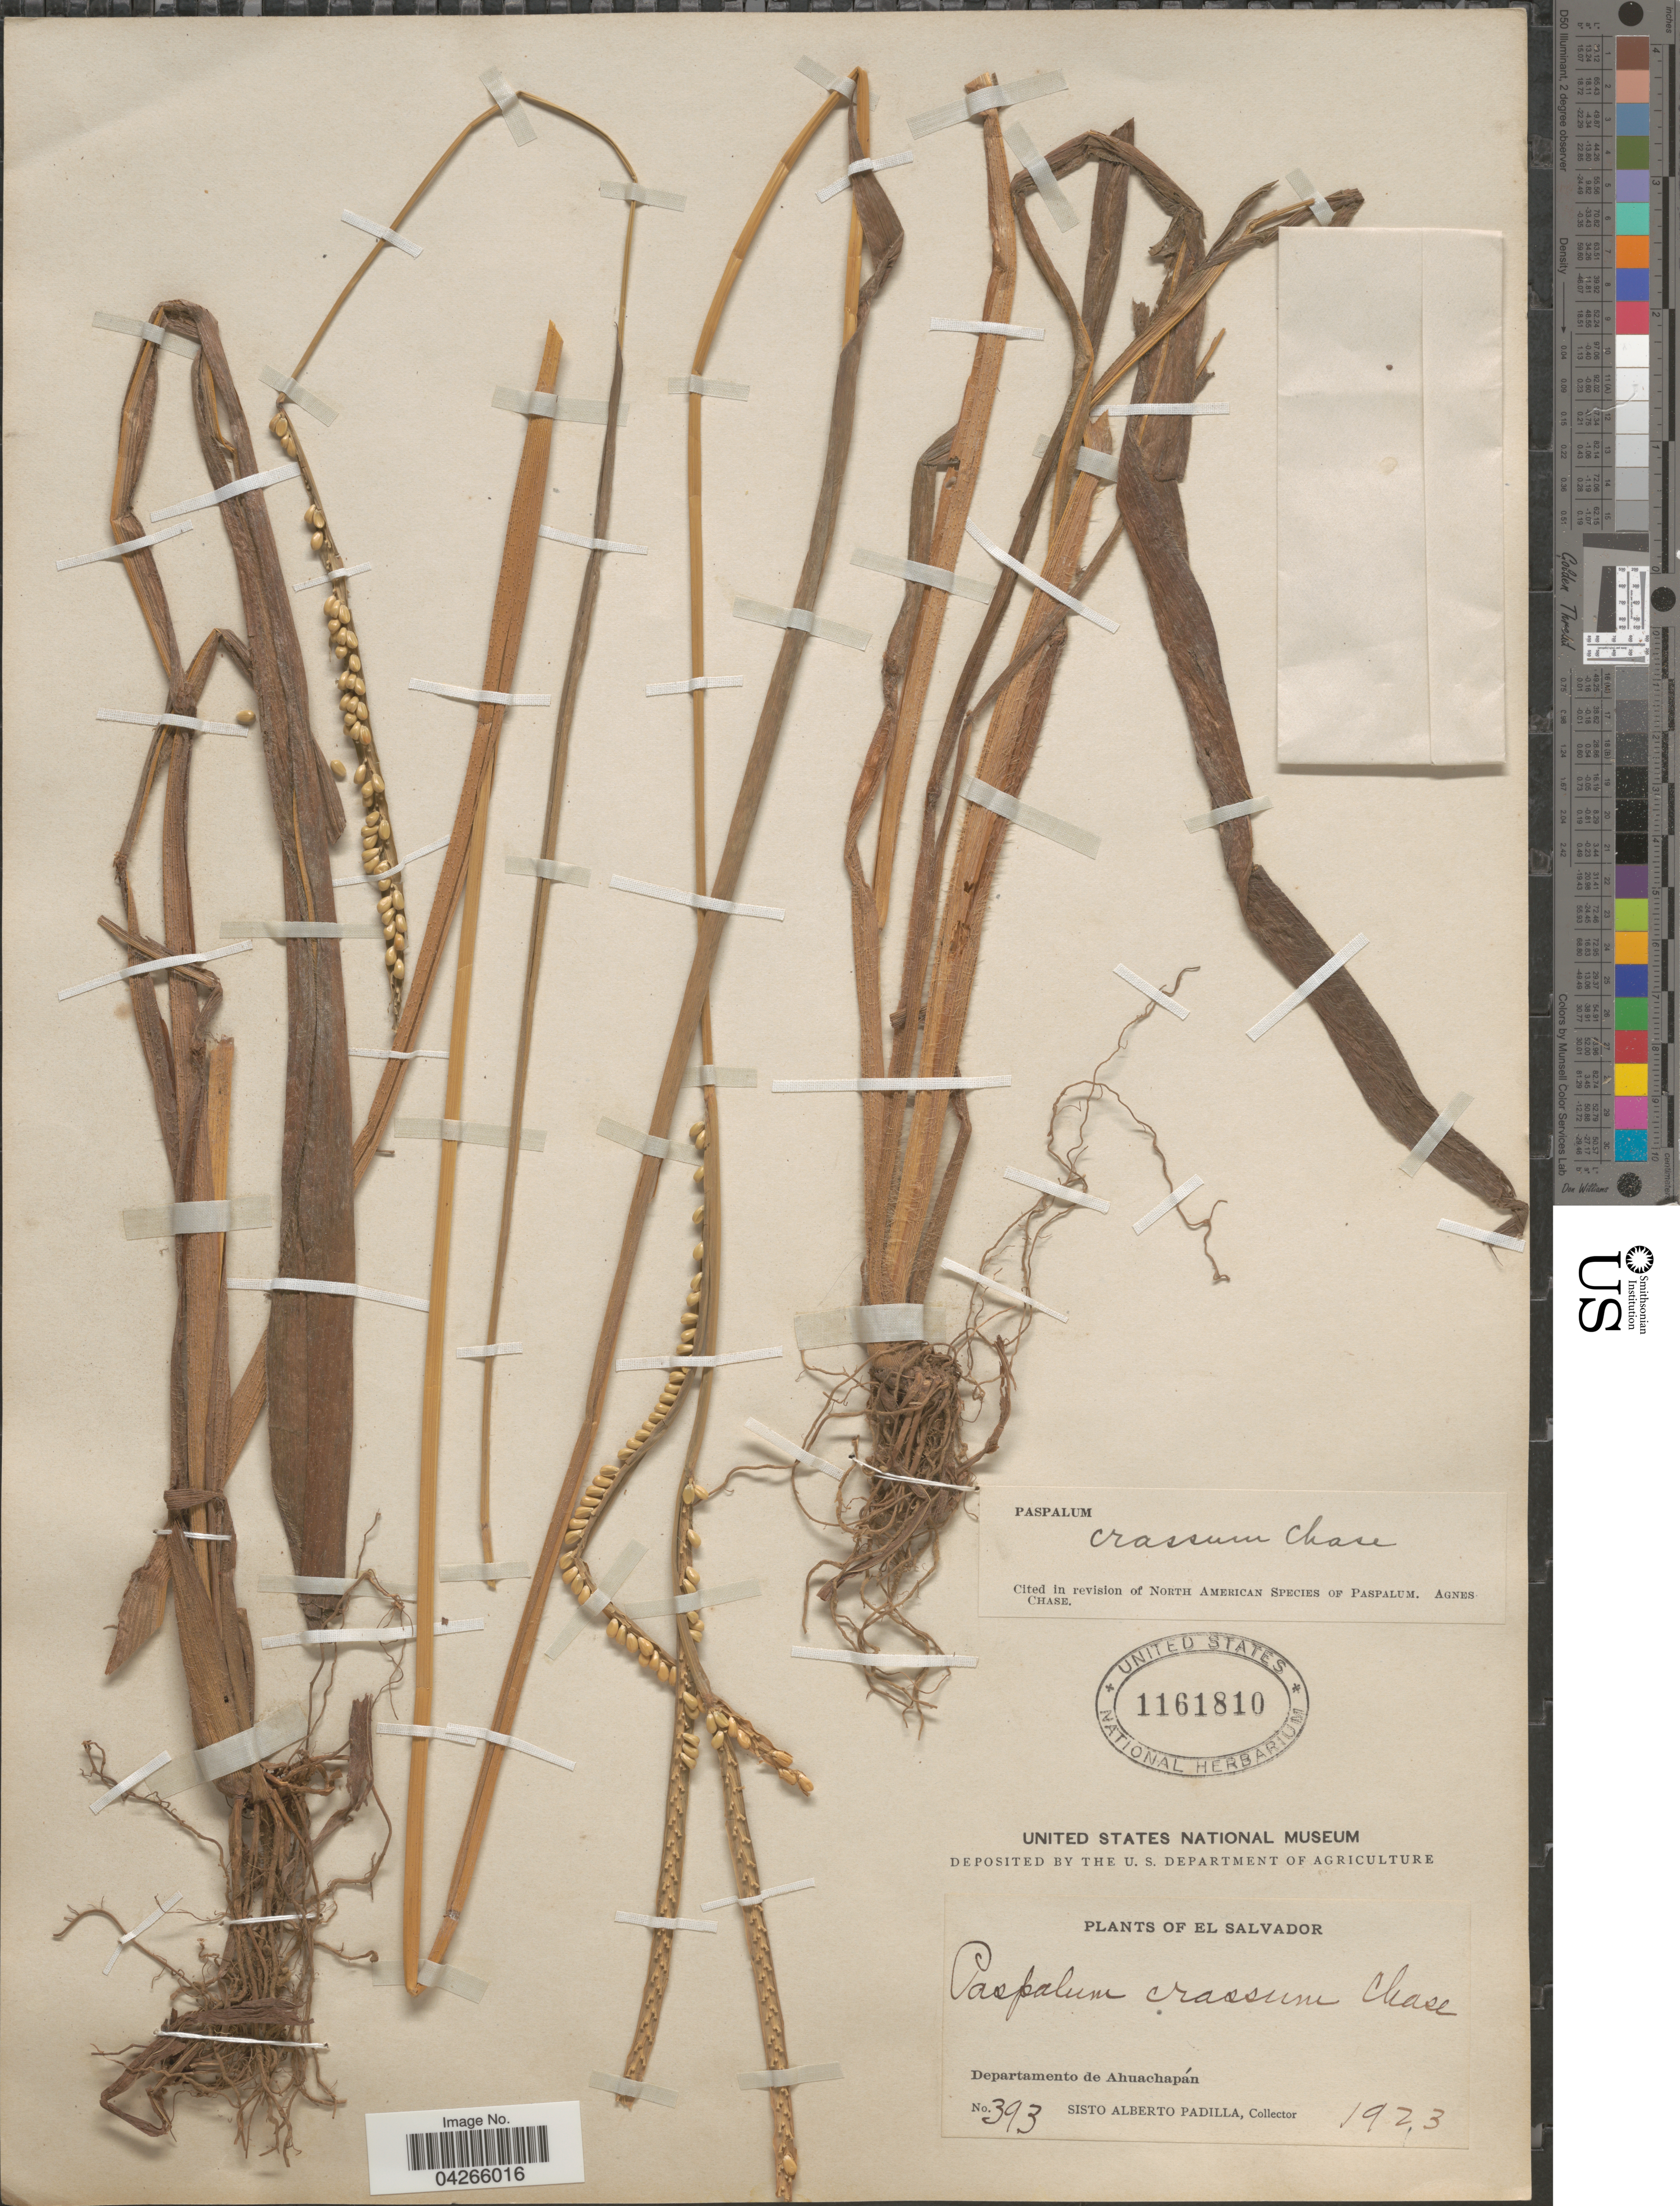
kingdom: Plantae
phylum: Tracheophyta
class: Liliopsida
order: Poales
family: Poaceae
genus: Paspalum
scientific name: Paspalum tumidum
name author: Kuhlm.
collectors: S. A. Padilla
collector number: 393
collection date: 1923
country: El Salvador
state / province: Ahuachapan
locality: Departamento de Ahuachapán.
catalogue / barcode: US 1161810